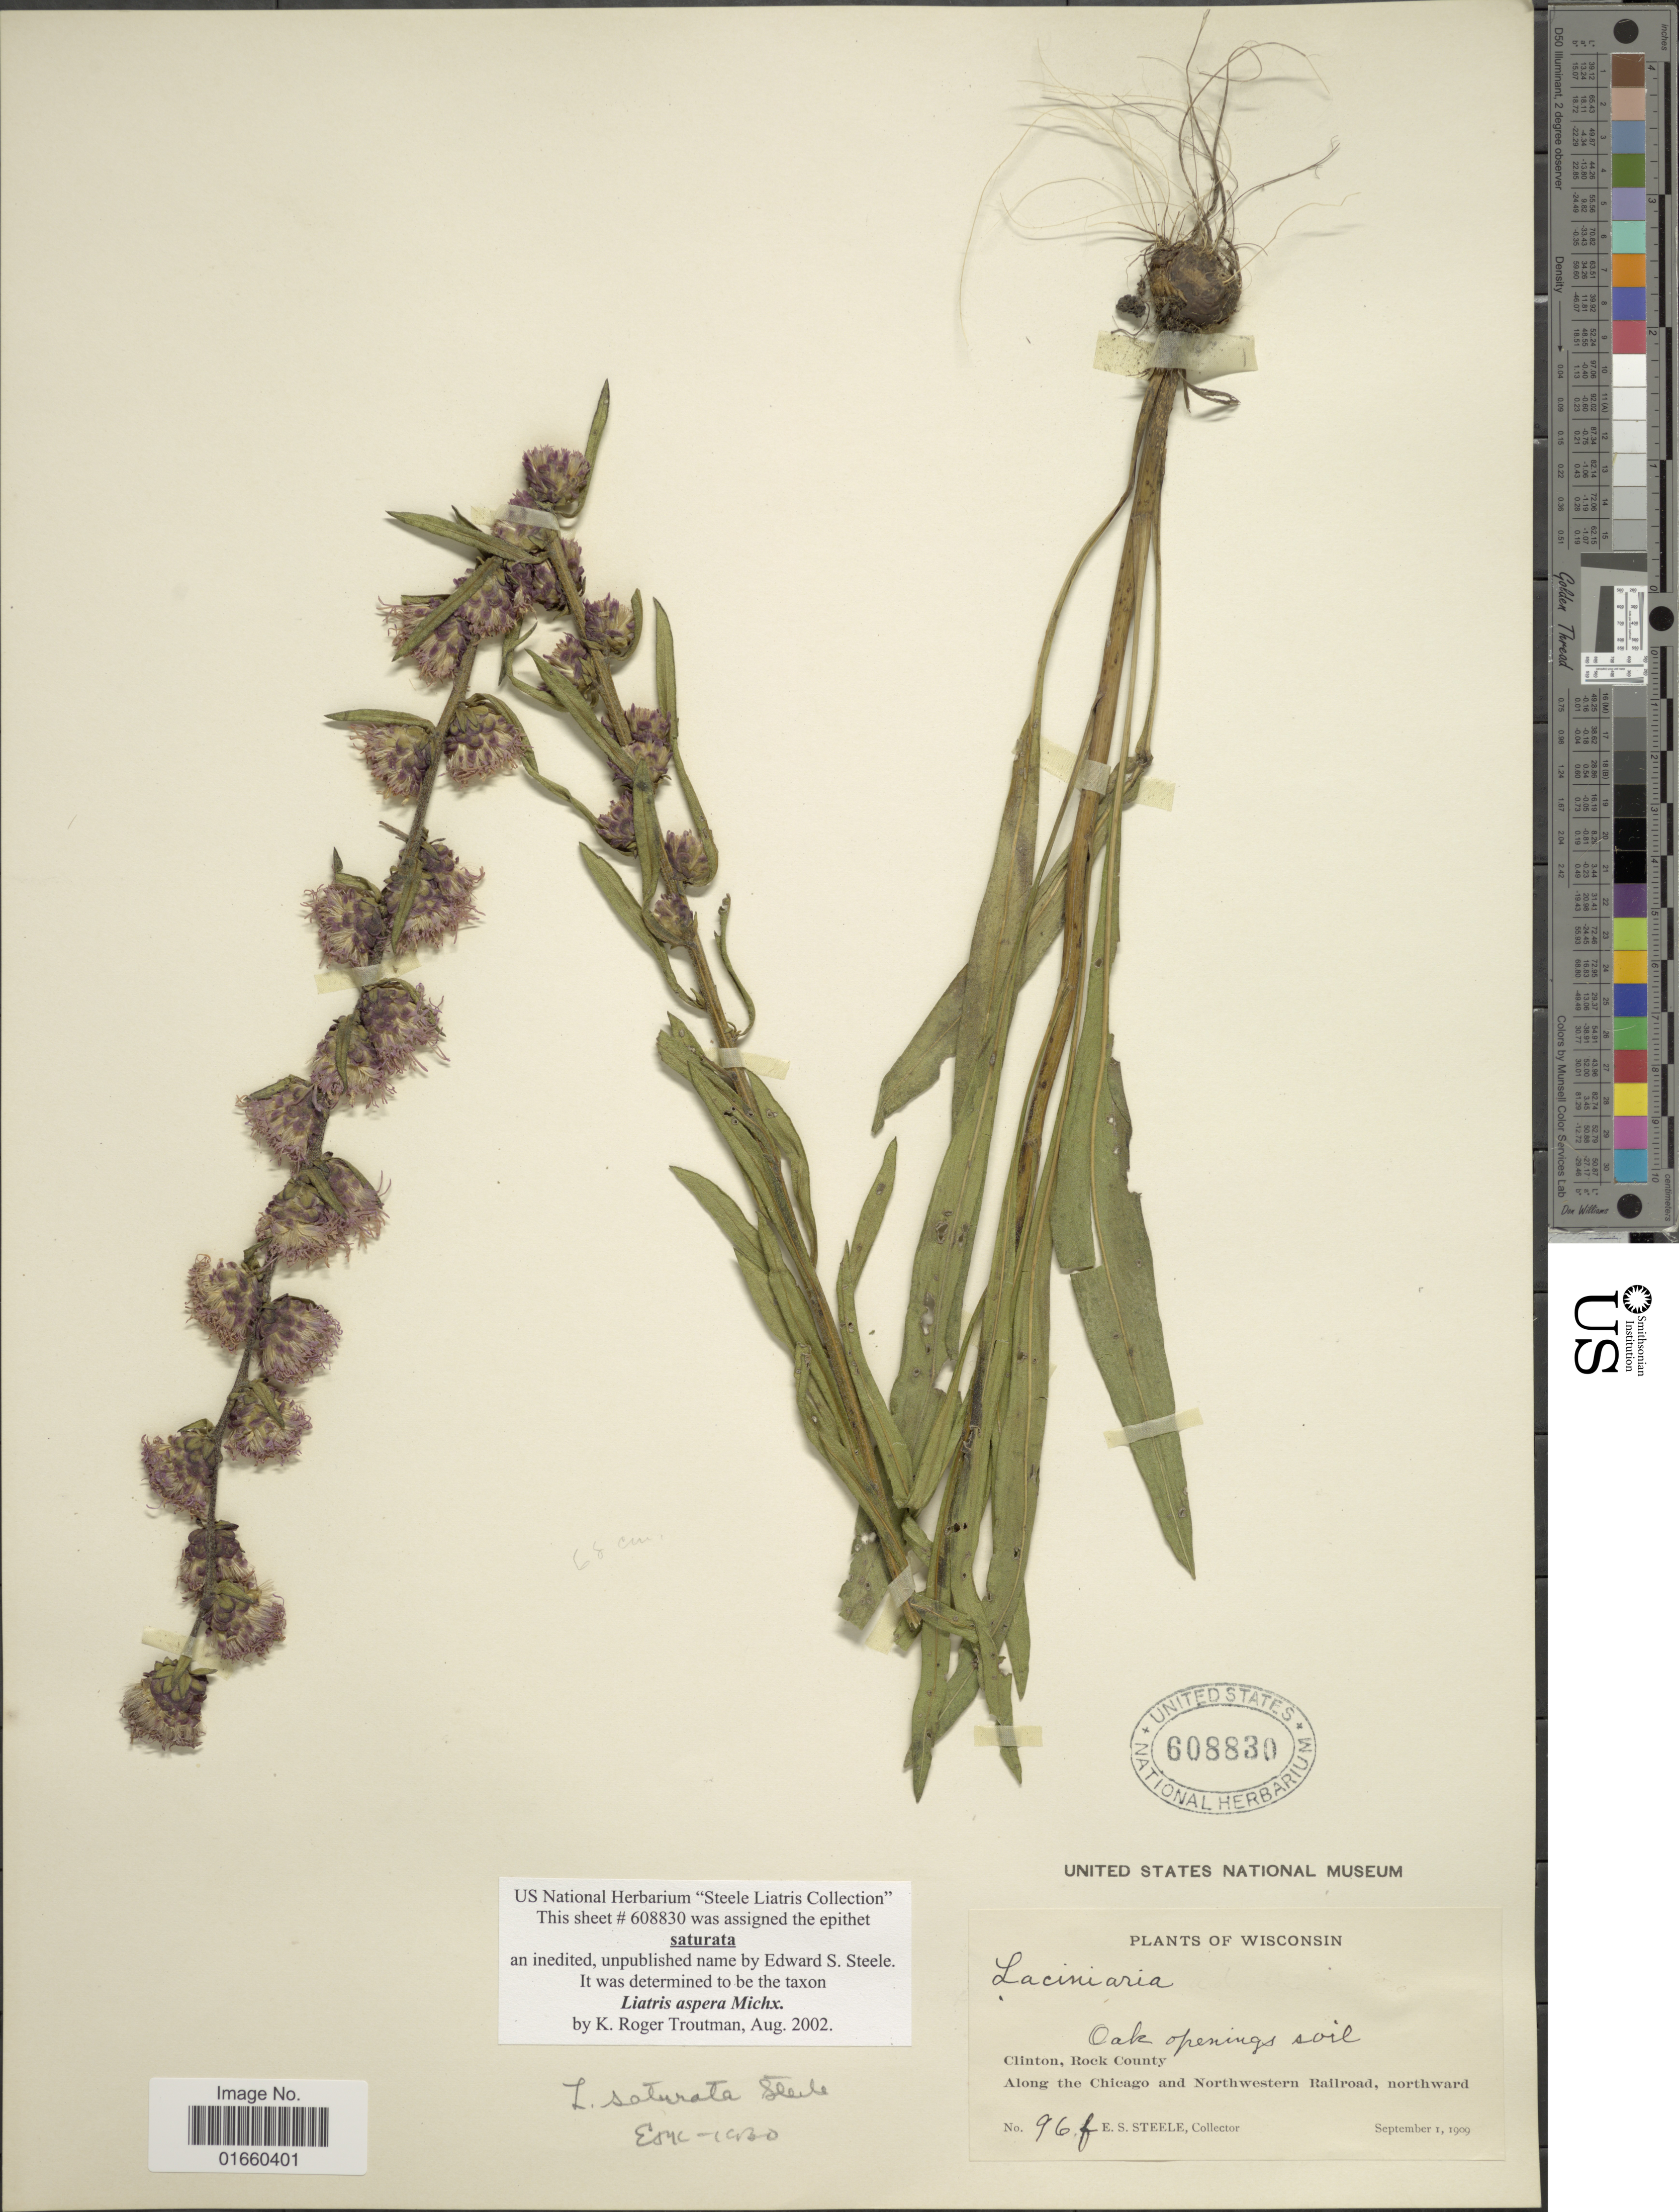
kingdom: Plantae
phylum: Tracheophyta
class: Magnoliopsida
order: Asterales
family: Asteraceae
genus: Liatris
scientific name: Liatris aspera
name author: Michx.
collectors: E. Steele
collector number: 96f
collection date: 1909-09-01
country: United States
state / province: Wisconsin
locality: Clinton, Rock County, Along the Chicago and Northwestern Railroad, northward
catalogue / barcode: US 608830